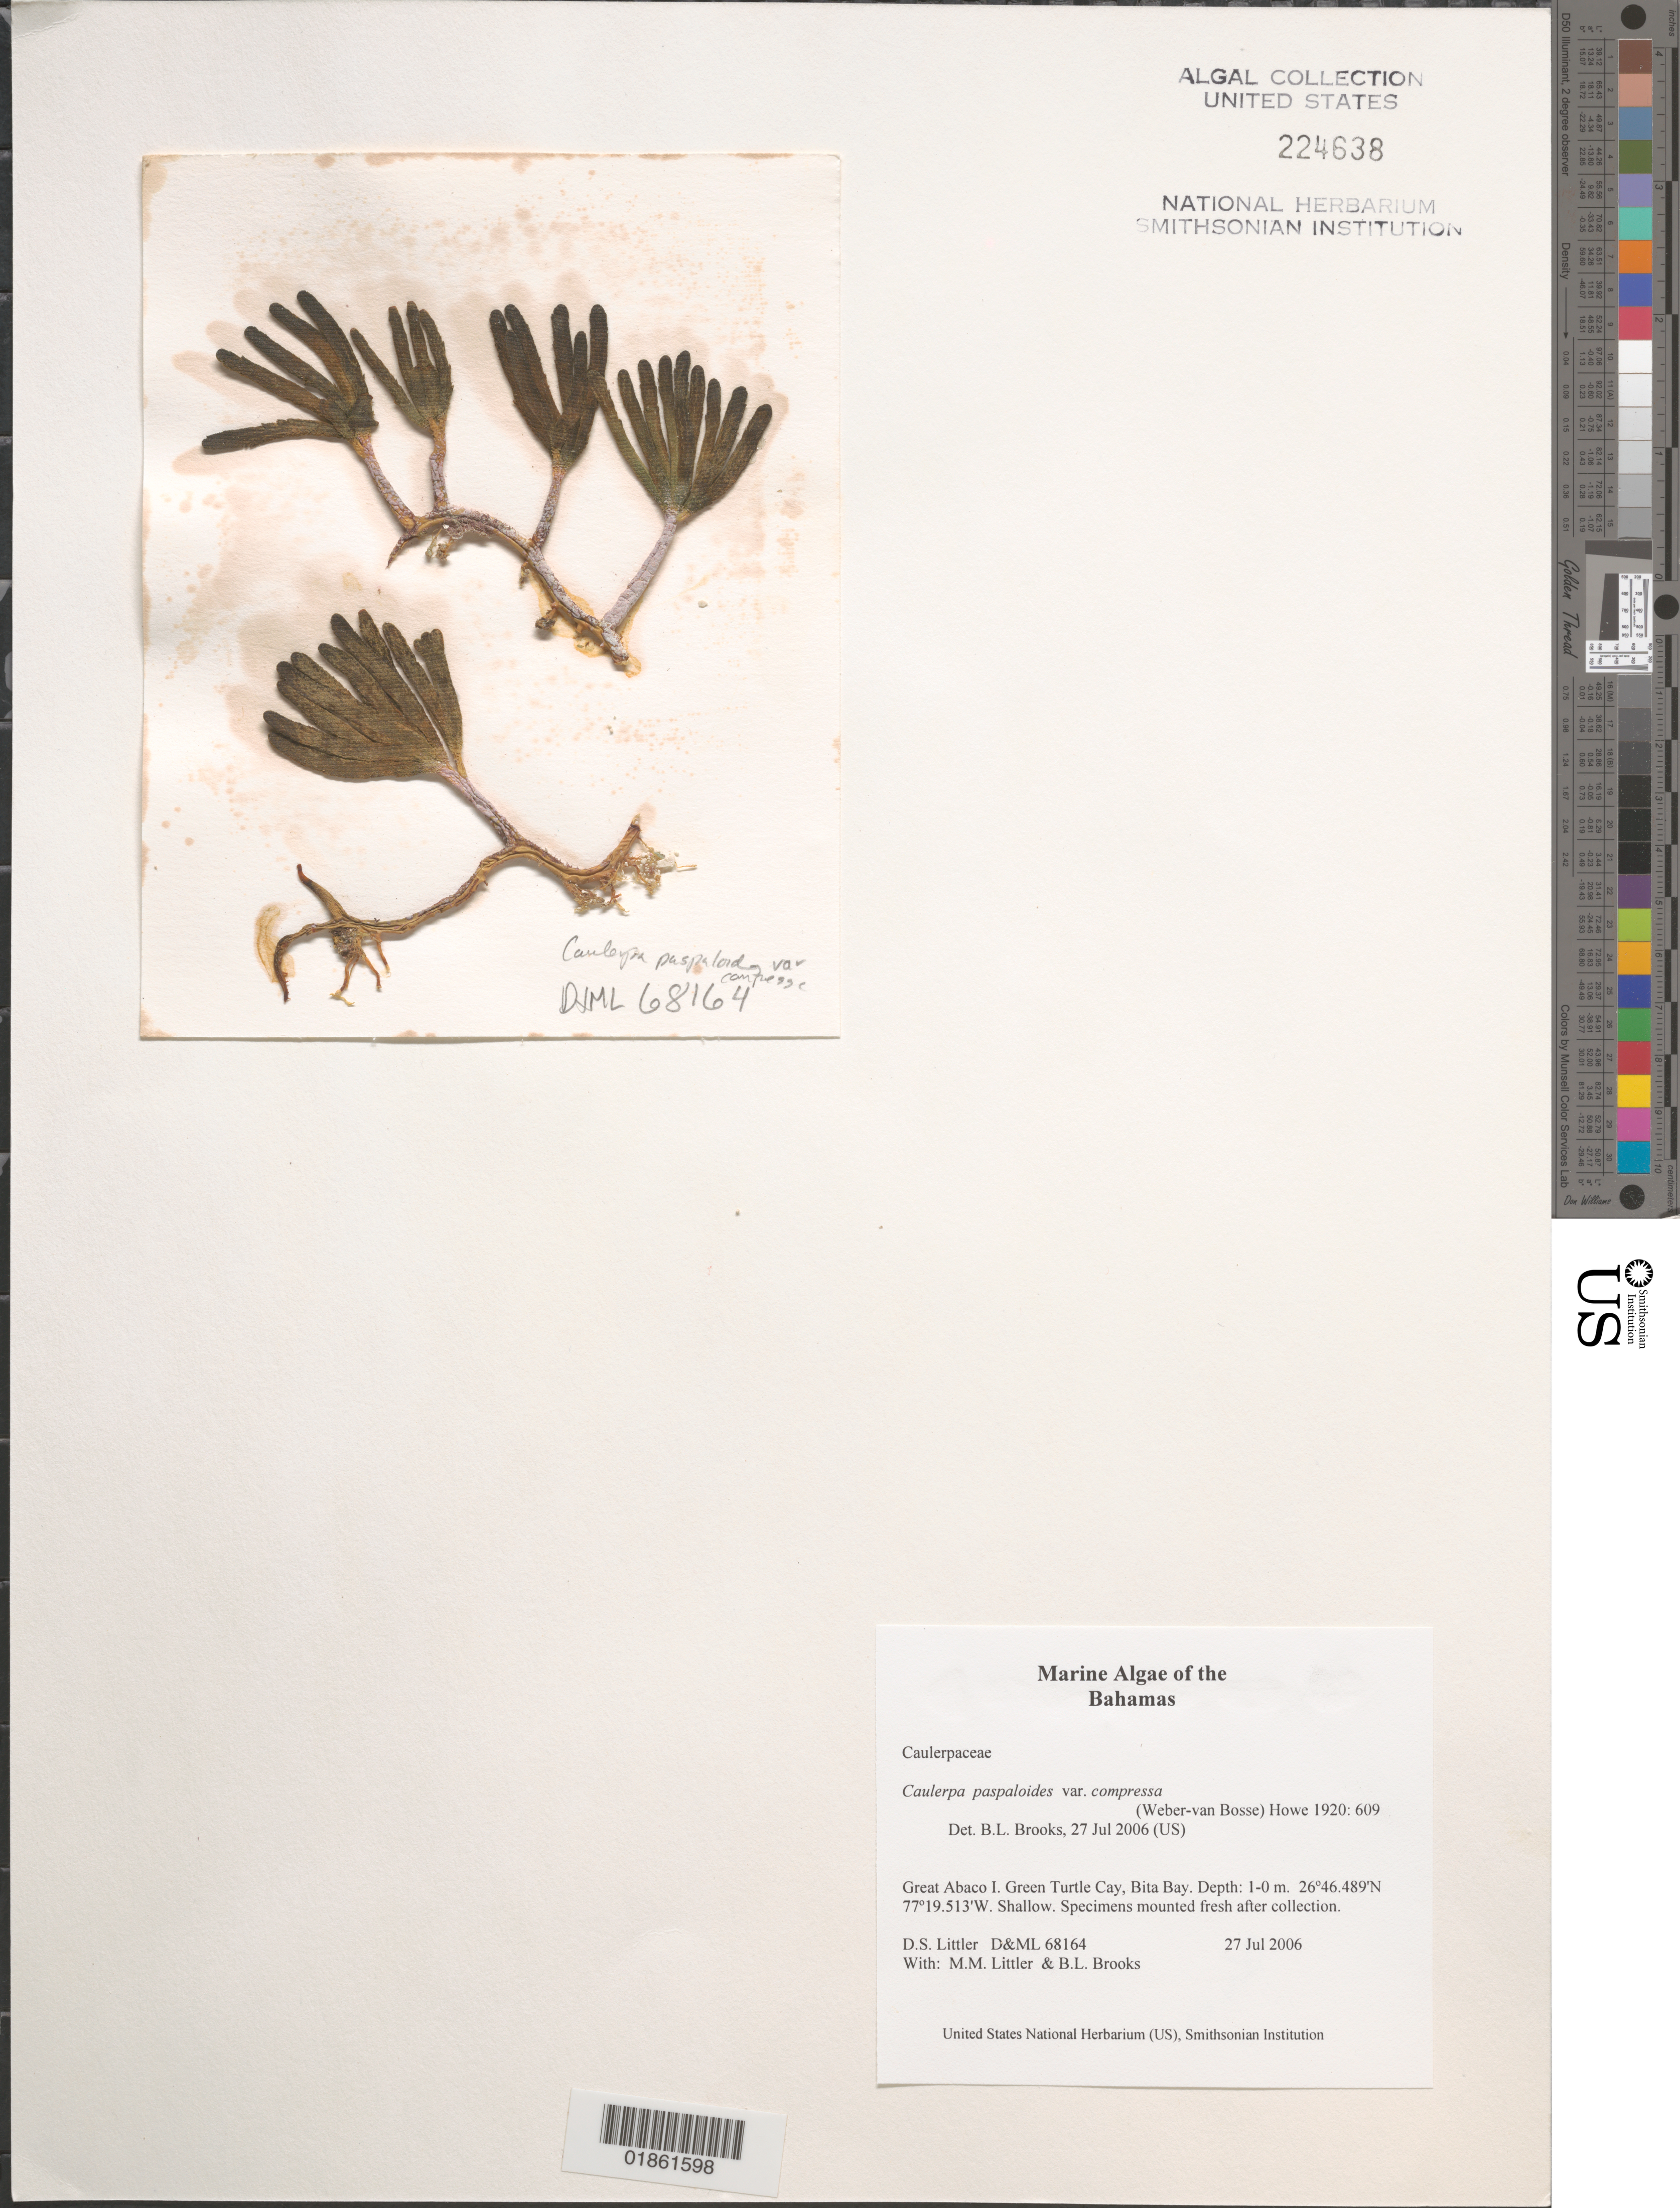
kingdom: Plantae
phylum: Chlorophyta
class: Ulvophyceae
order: Bryopsidales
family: Caulerpaceae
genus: Caulerpa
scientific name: Caulerpa paspaloides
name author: (Bory) Grev.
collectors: M. M. Littler, D. S. Littler & B. Brooks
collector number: D&ML 68164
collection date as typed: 27 Jul 2006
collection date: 2006-07-27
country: Bahamas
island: Green Turtle Cay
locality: Bita Bay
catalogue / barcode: US 224638